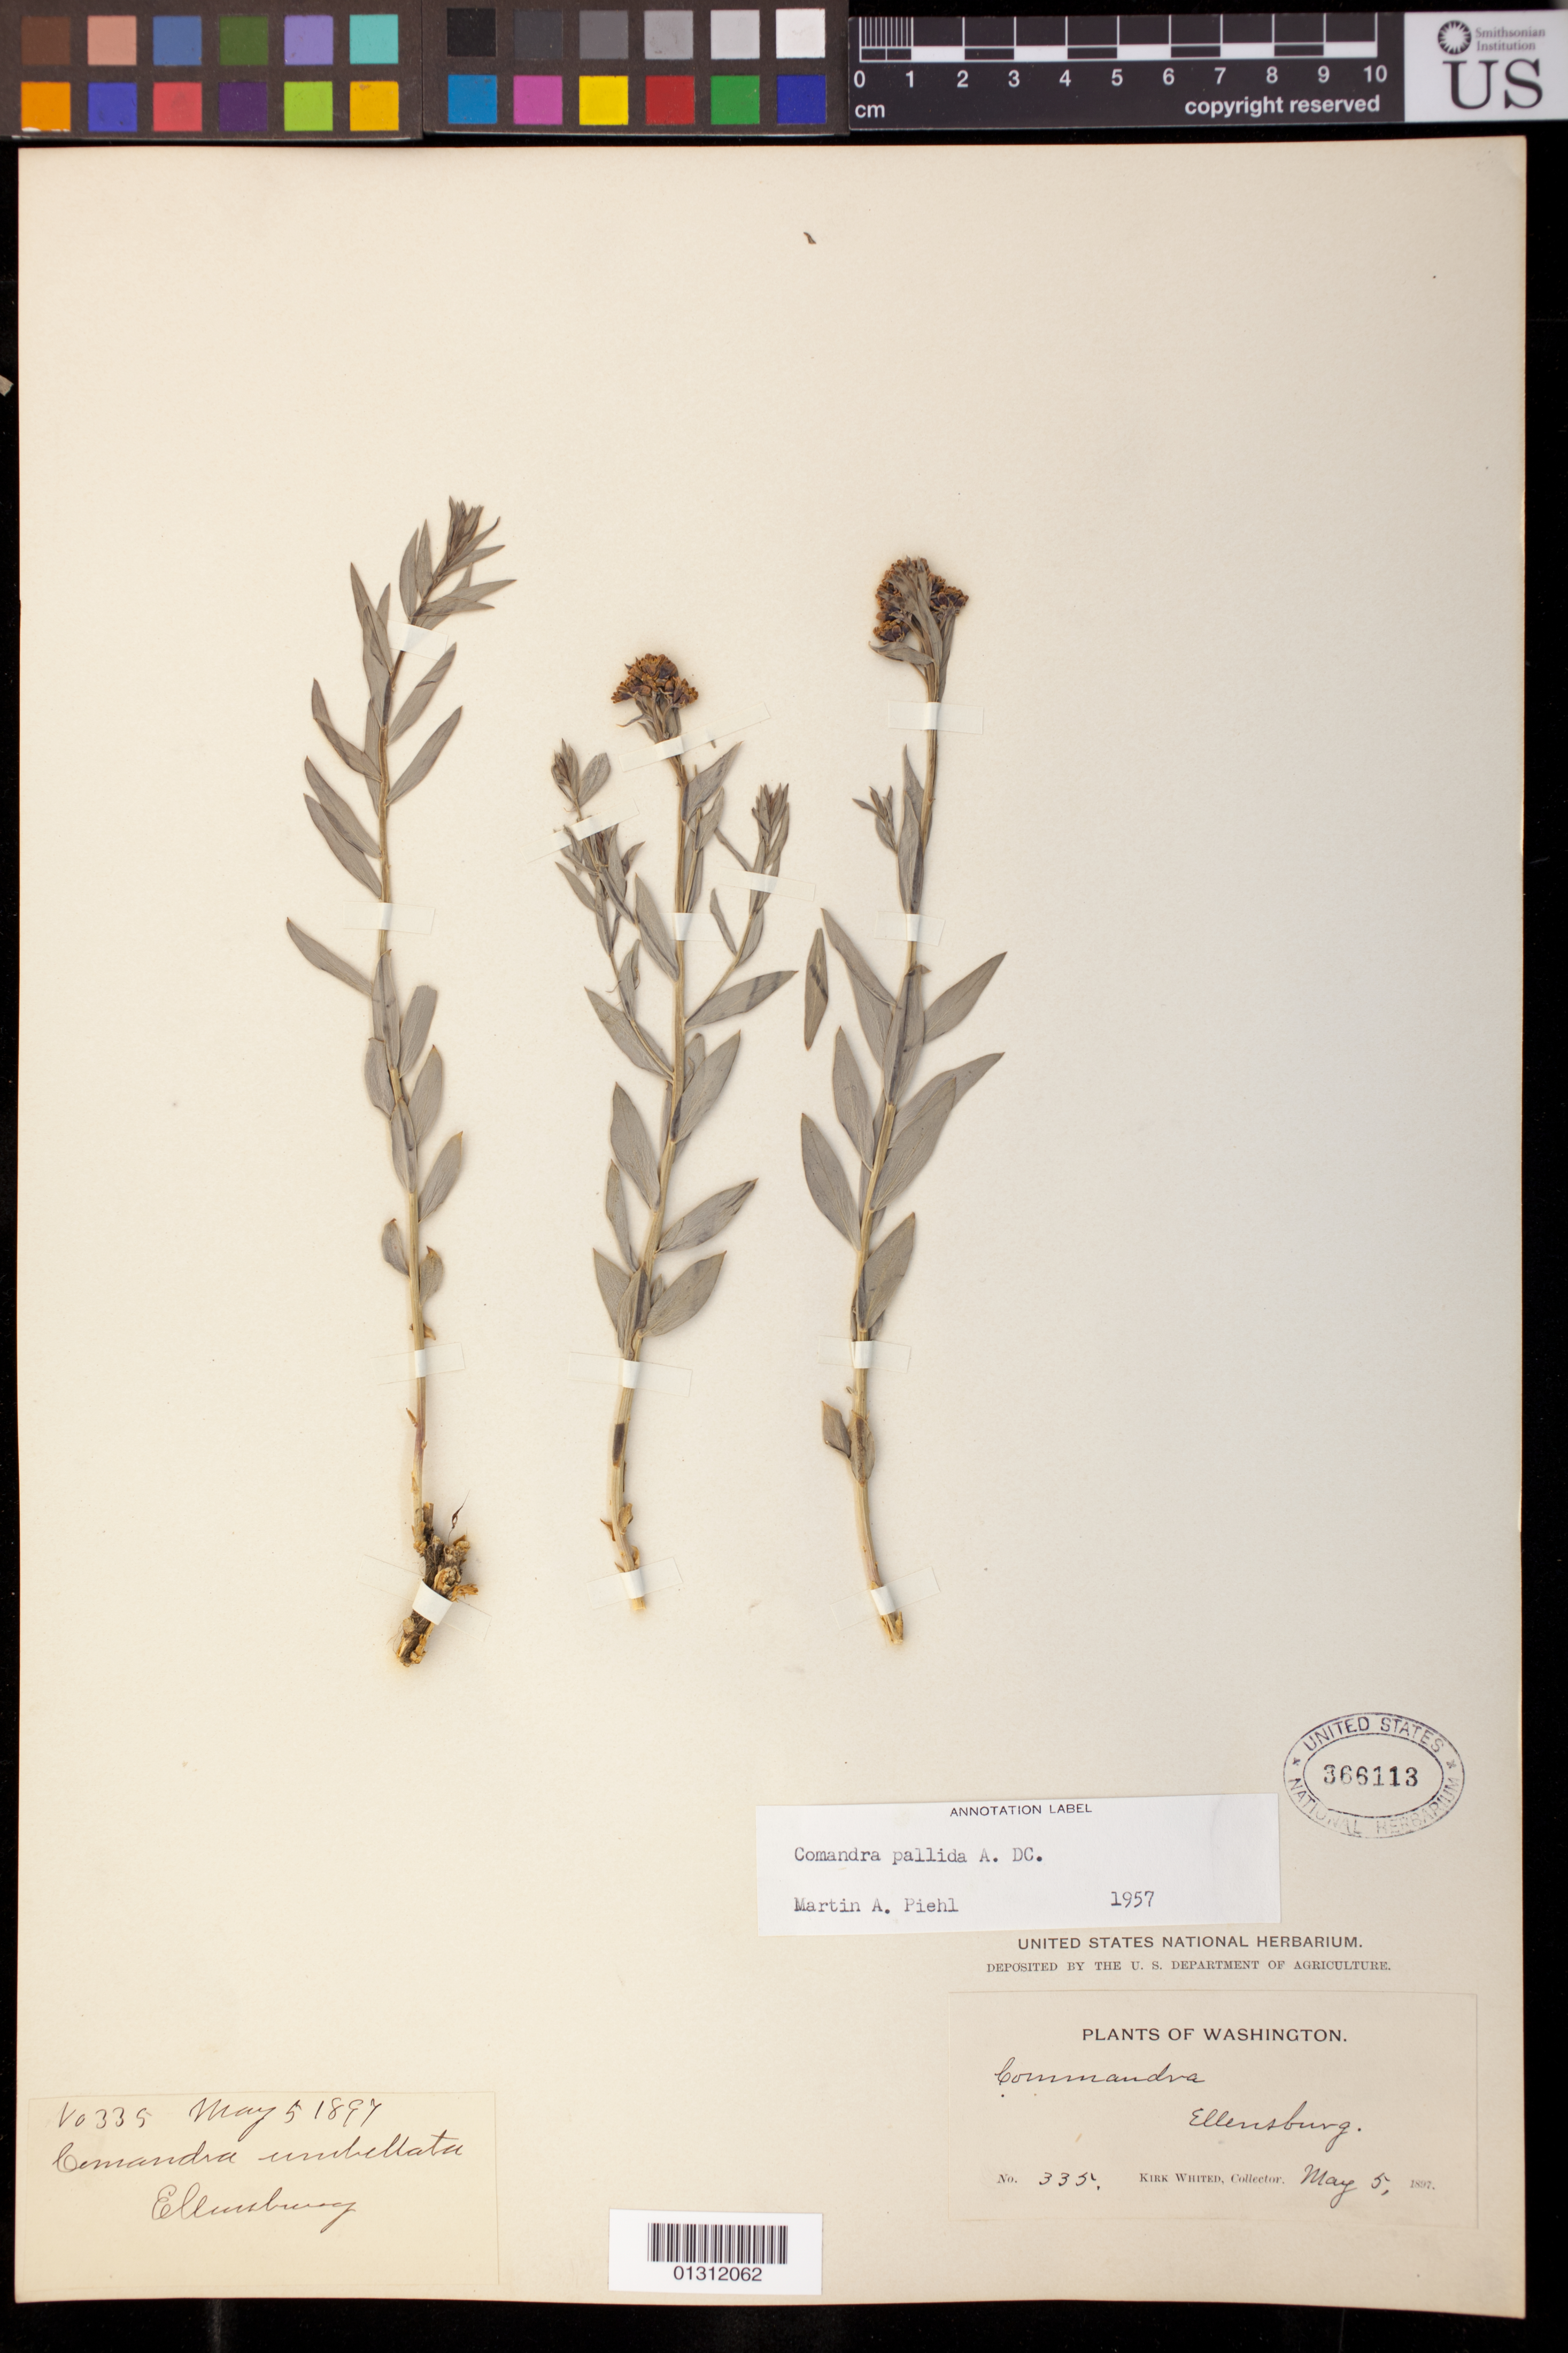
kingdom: Plantae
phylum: Tracheophyta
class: Magnoliopsida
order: Santalales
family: Comandraceae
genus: Comandra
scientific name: Comandra pallida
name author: A. DC.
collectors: K. Whited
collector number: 335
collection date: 1897-05-05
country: United States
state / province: Washington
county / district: Kittitas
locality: Ellensburg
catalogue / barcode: US 366113